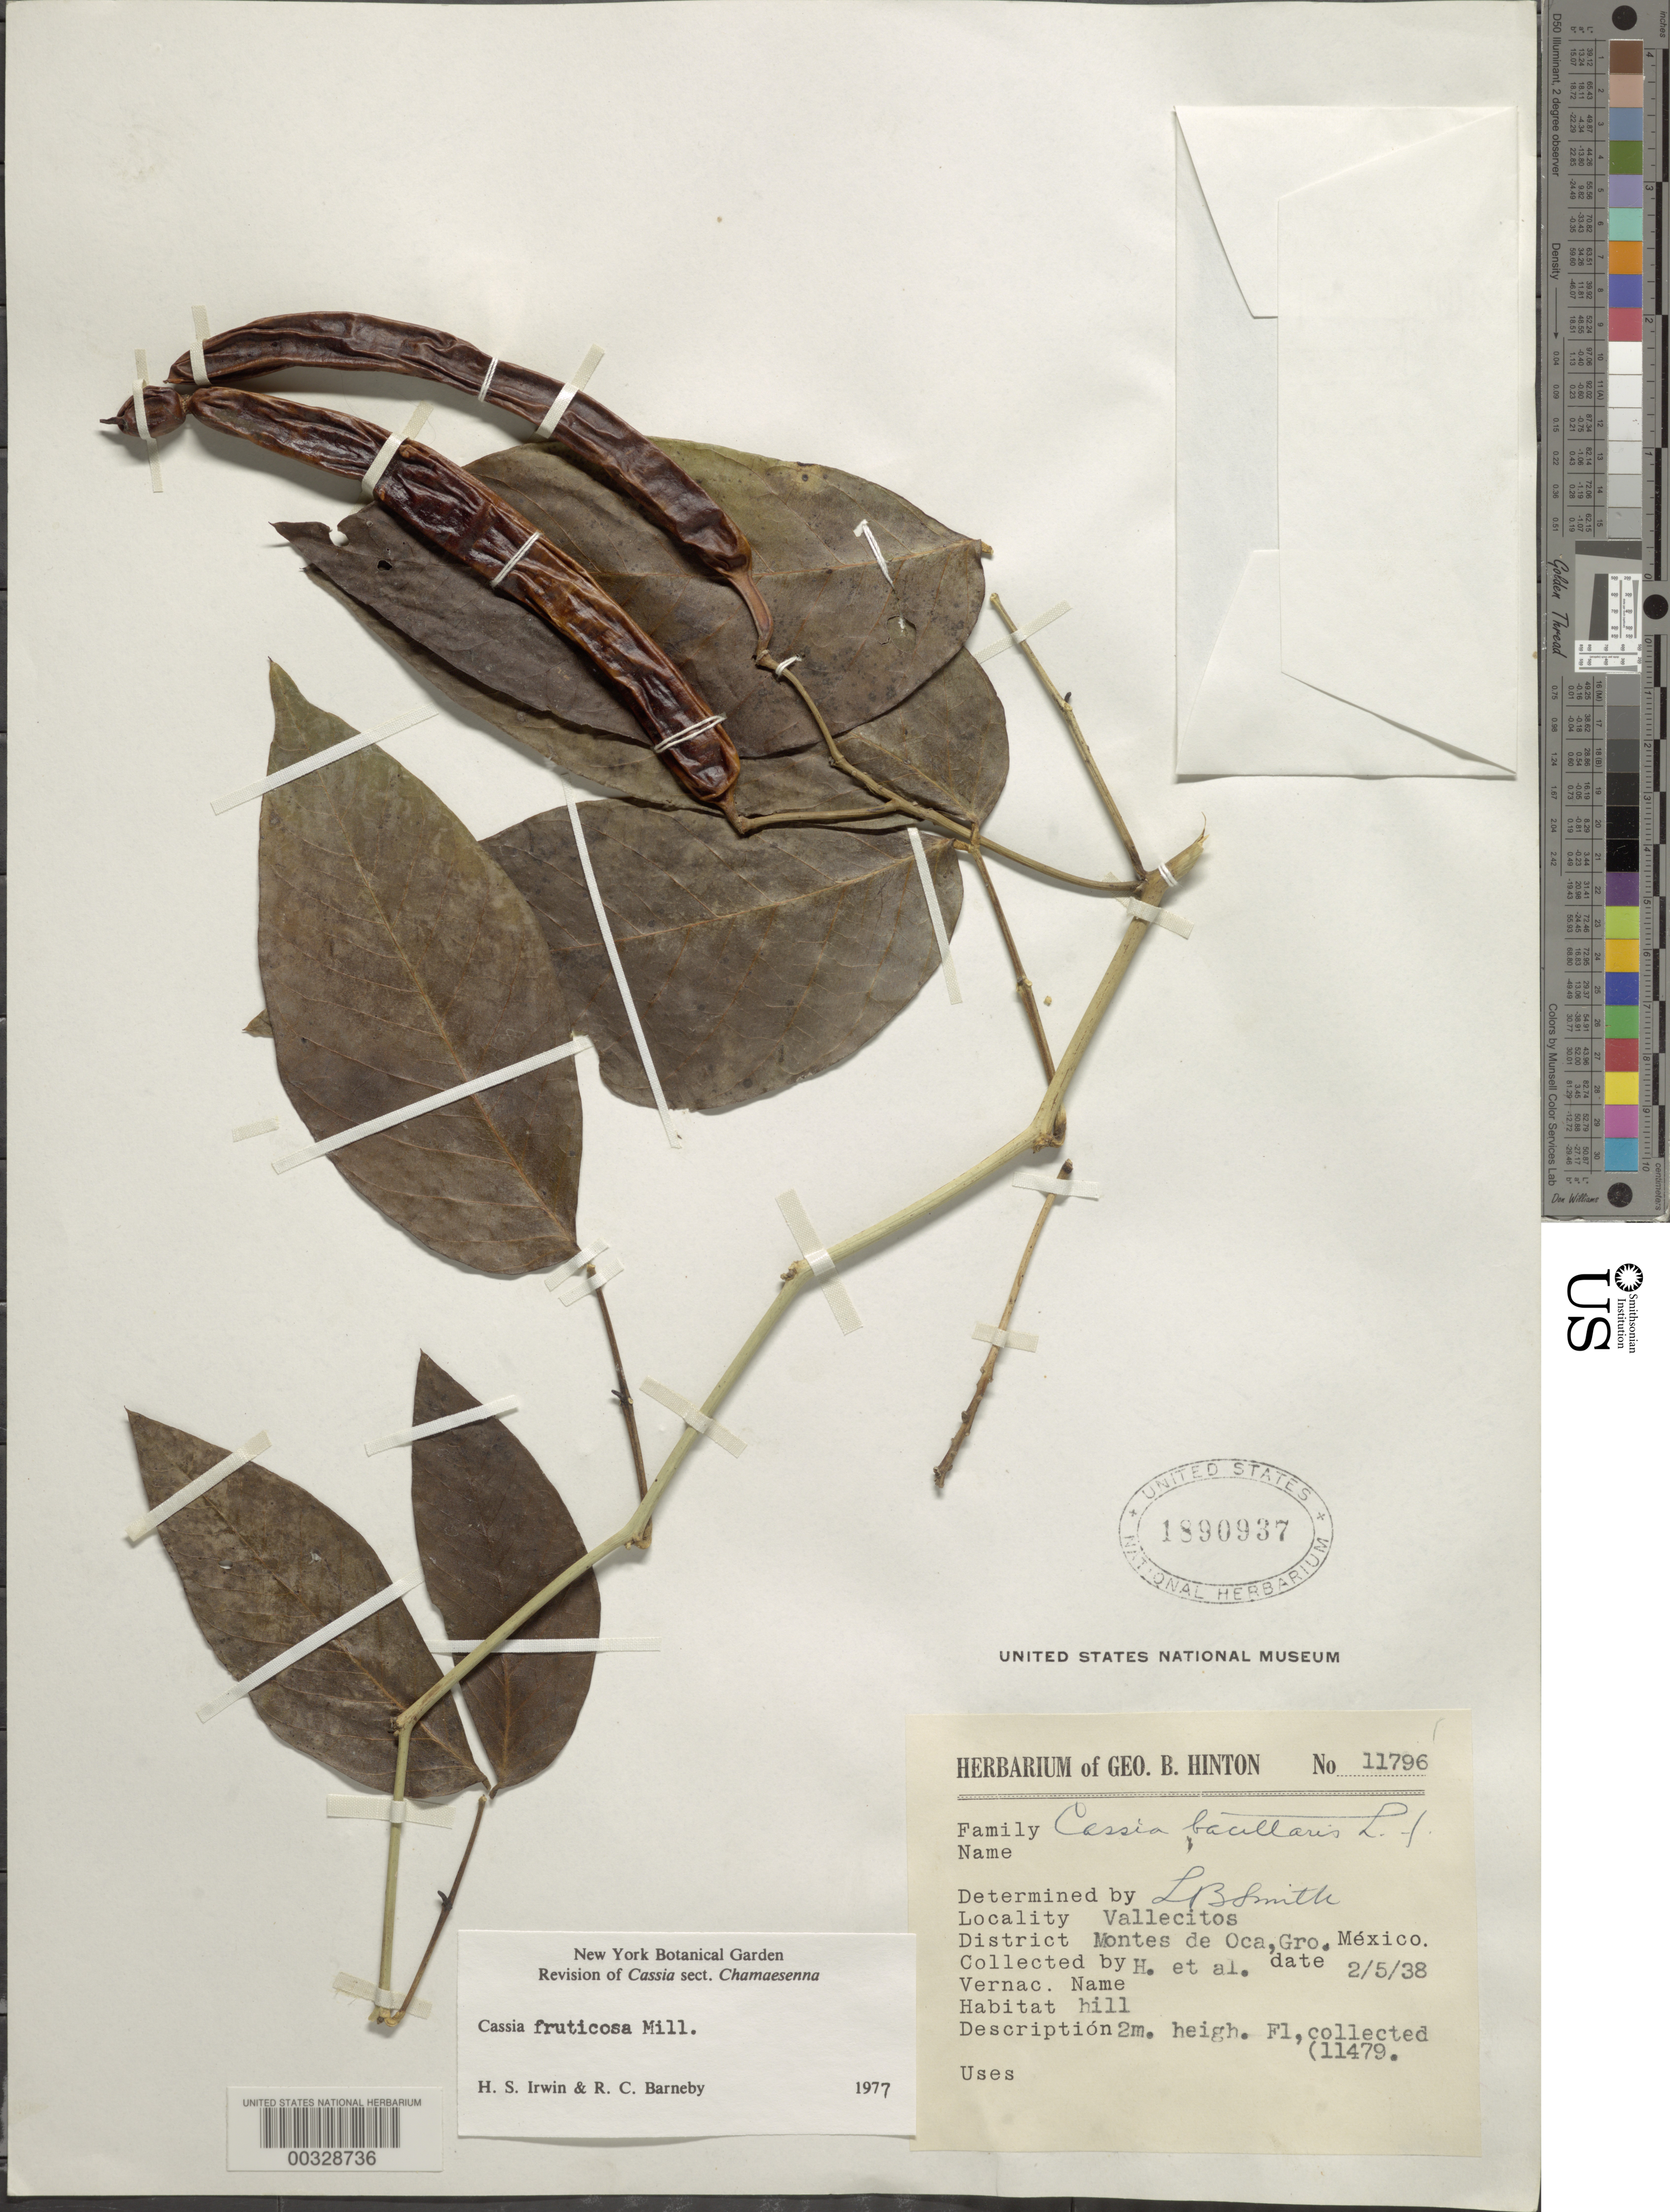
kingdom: Plantae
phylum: Tracheophyta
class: Magnoliopsida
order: Fabales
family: Fabaceae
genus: Senna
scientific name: Senna fruticosa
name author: (Benth.) H.S. Irwin & Barneby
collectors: G. B. Hinton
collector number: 11796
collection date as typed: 05 Feb 1938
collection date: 1938-02-05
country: Mexico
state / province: Guerrero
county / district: Unión De Isidoro Montes De Oca, La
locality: Montes de Oca mun. (?), Vallecitos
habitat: Hill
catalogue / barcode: US 1890937